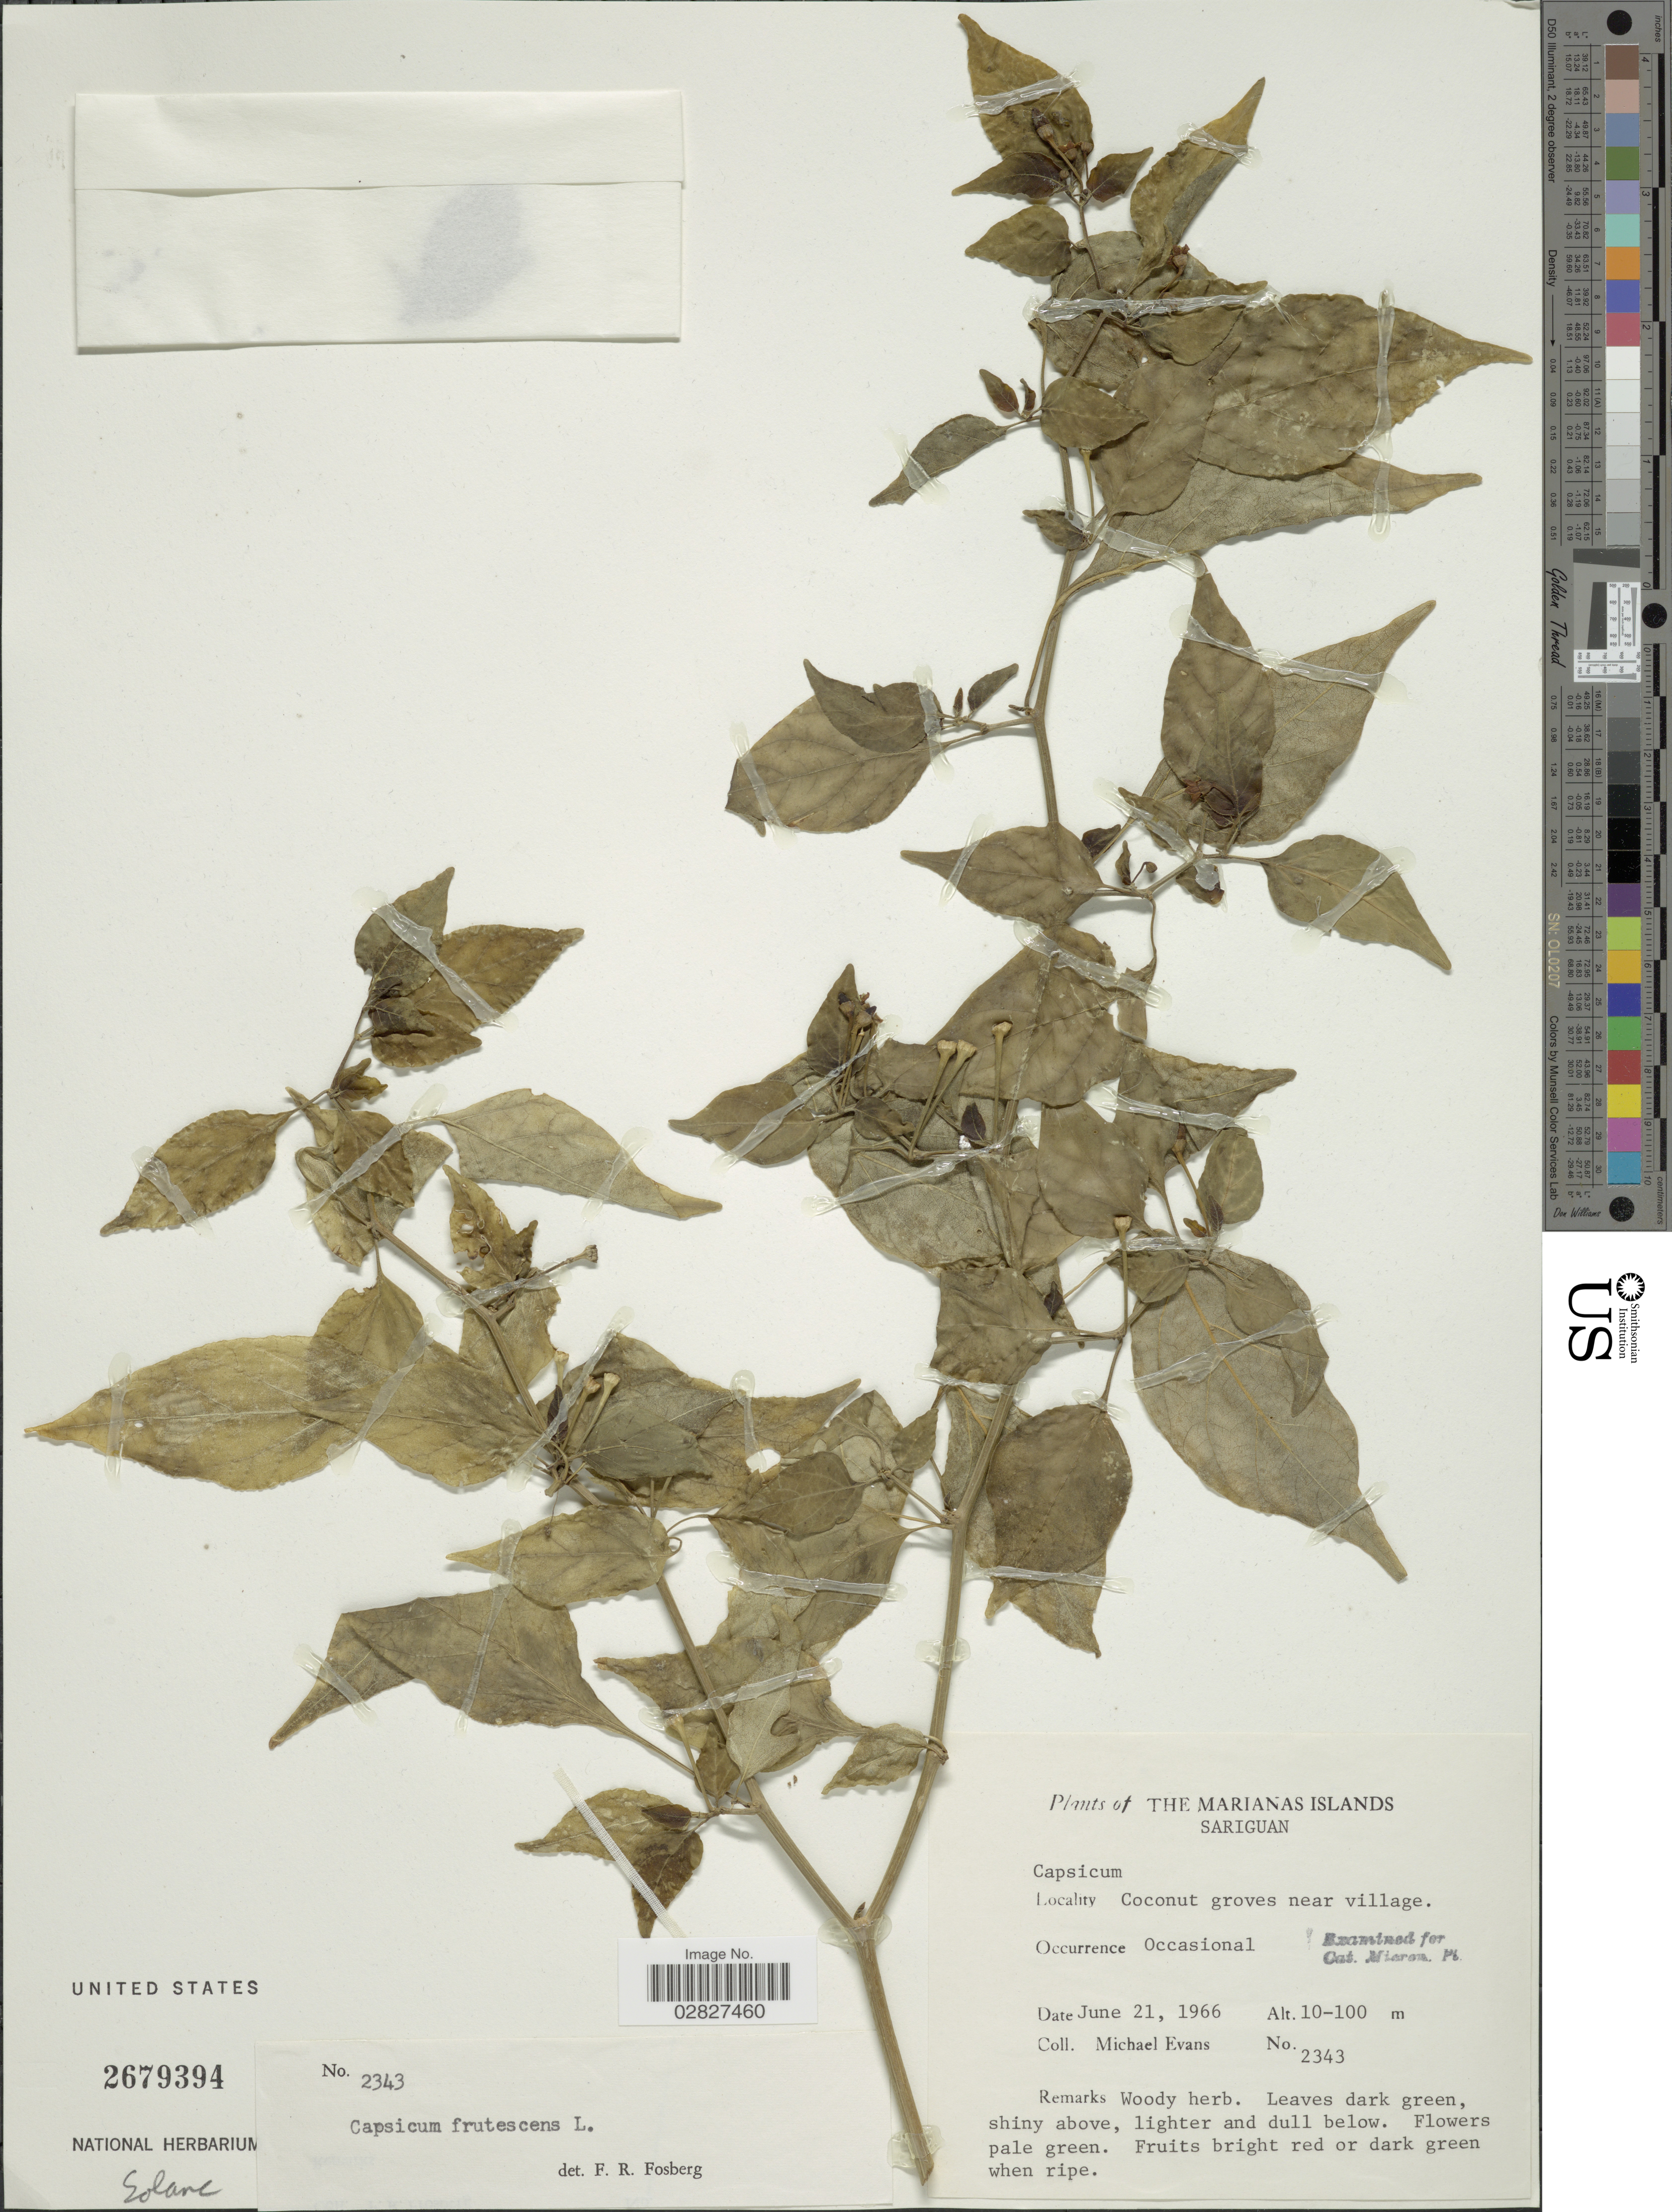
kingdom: Plantae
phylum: Tracheophyta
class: Magnoliopsida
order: Solanales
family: Solanaceae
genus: Capsicum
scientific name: Capsicum frutescens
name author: L.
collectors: M. Evans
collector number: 2343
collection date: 1966-06-21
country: Northern Mariana Islands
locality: Marianas Islands. Sariguan. Coconut groves near village.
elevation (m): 10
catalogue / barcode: US 2679394